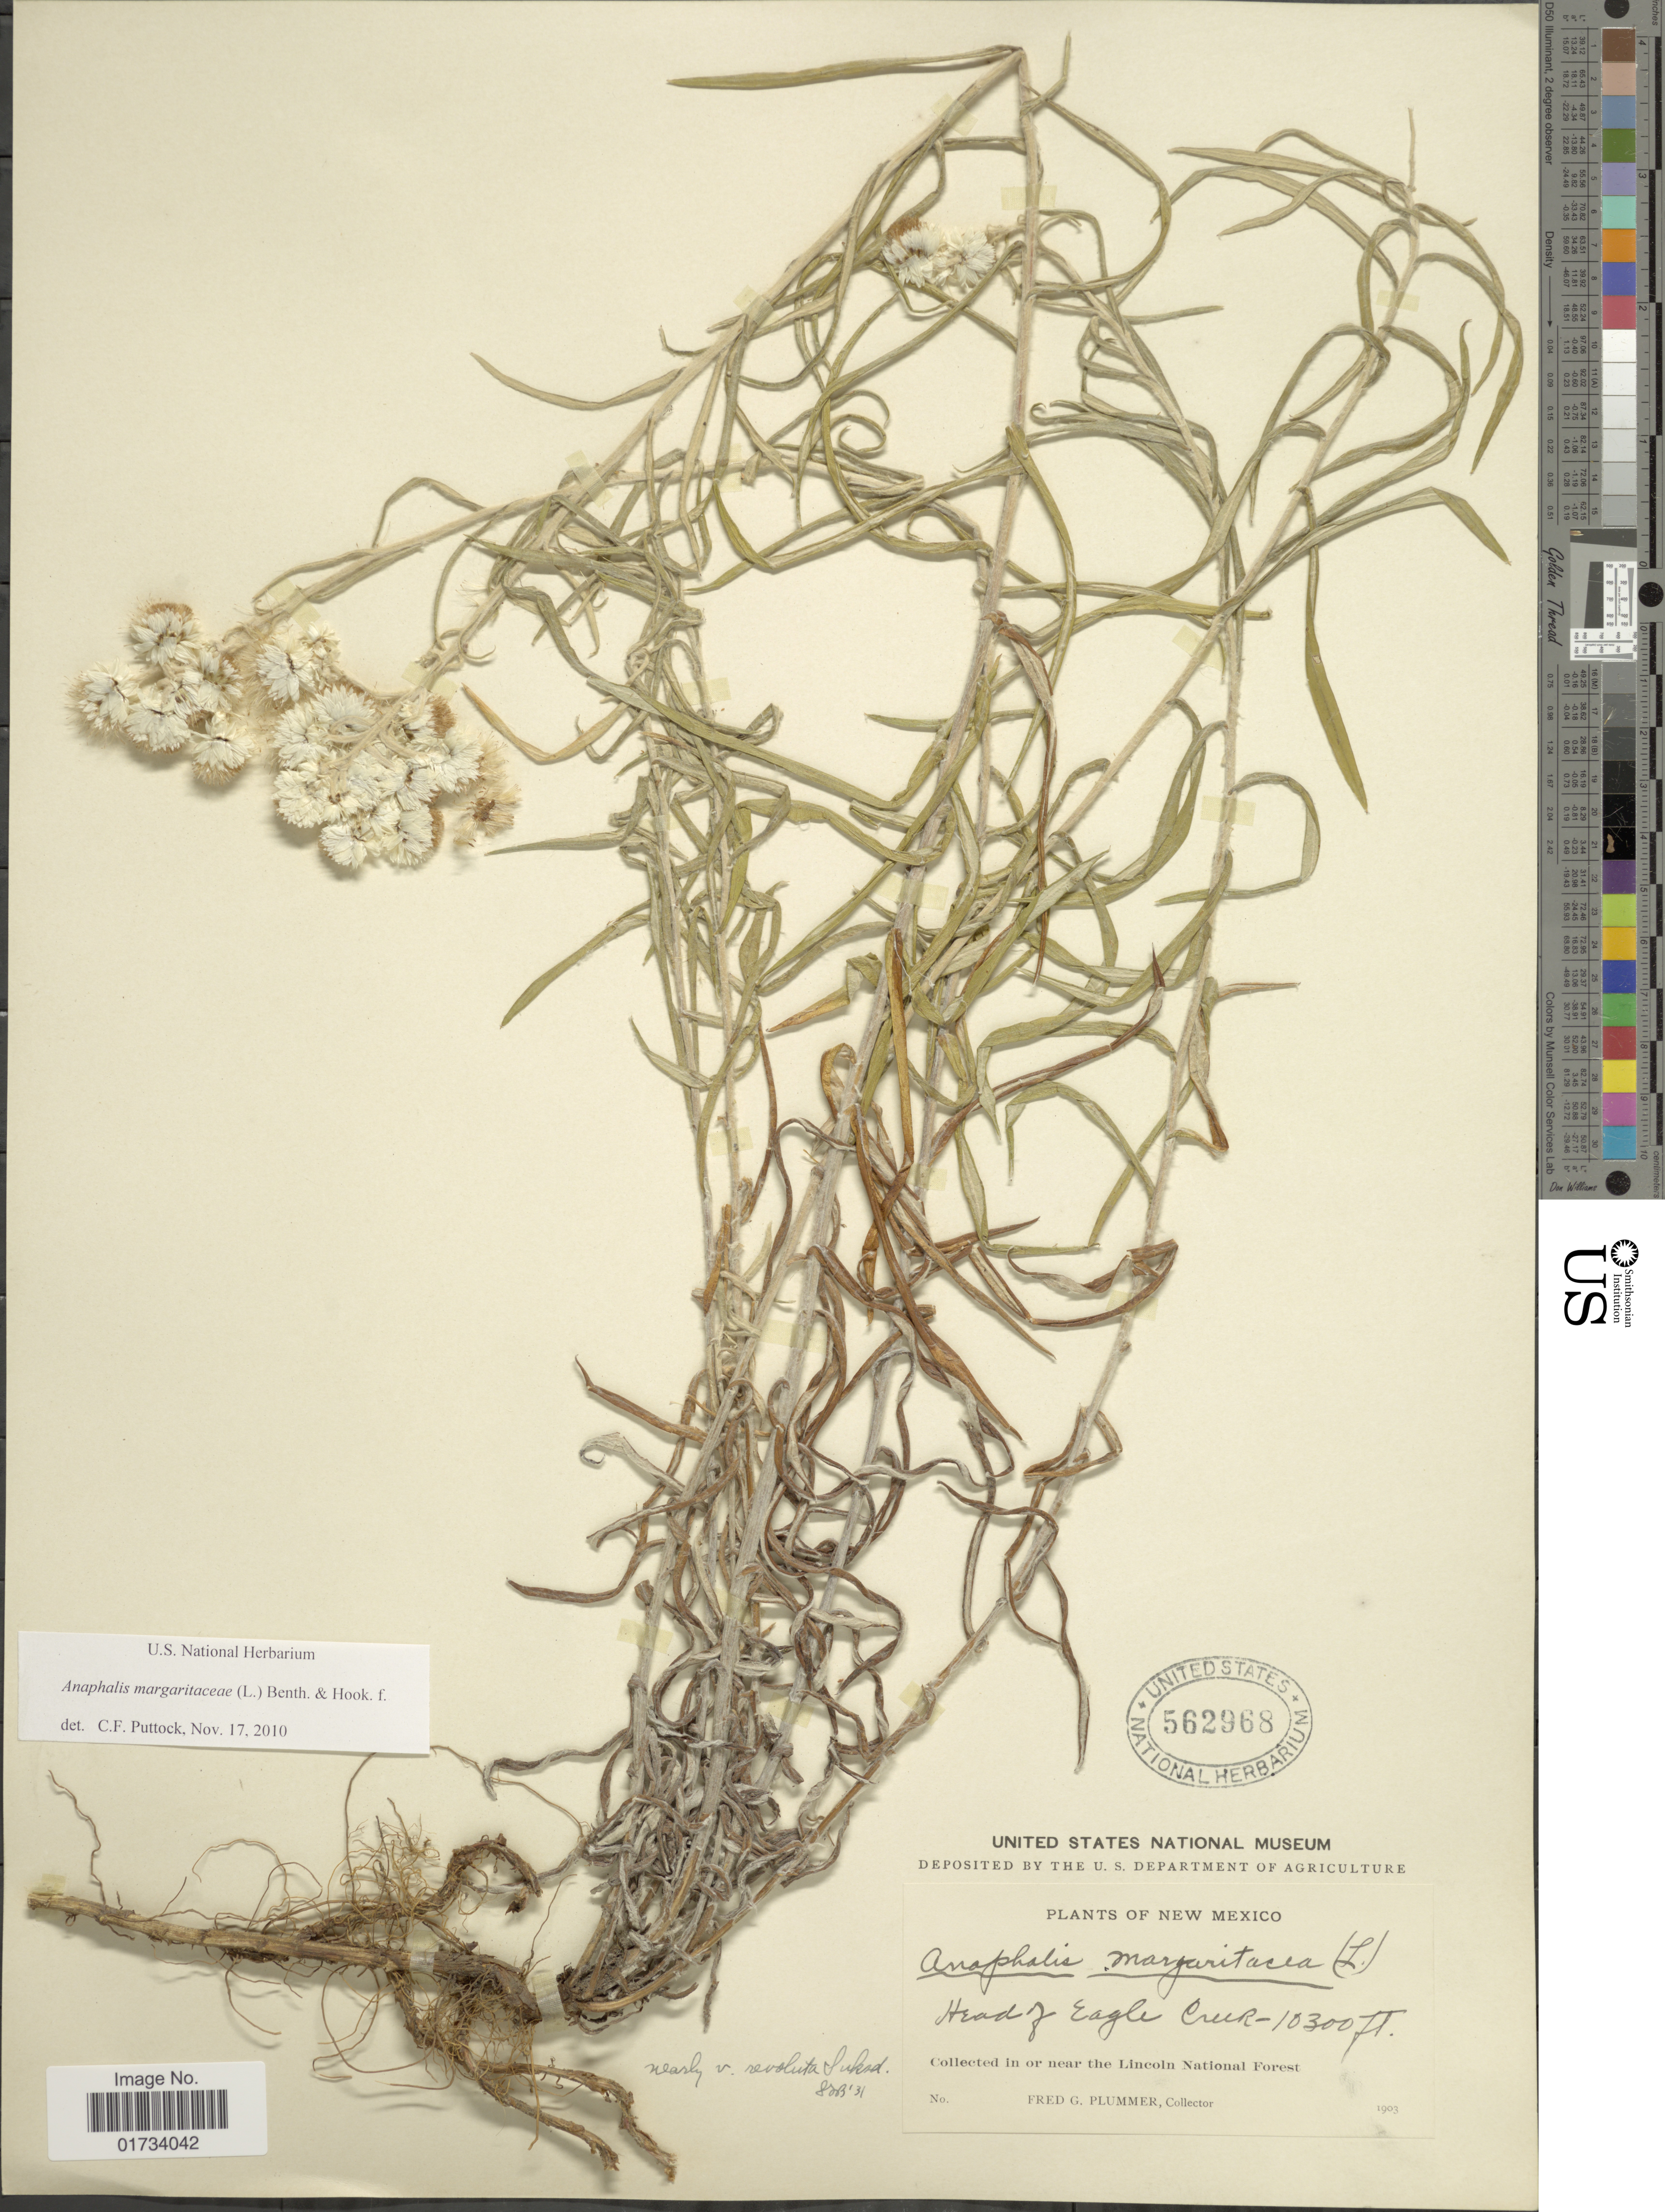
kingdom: Plantae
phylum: Tracheophyta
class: Magnoliopsida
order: Asterales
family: Asteraceae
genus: Anaphalis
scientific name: Anaphalis margaritacea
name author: (L.) Benth. & Hook. f.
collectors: F. Plummer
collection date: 1903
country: United States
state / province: New Mexico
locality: Head of Eagle Creek, in or near the Lincoln National Forest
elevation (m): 3139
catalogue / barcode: US 562968